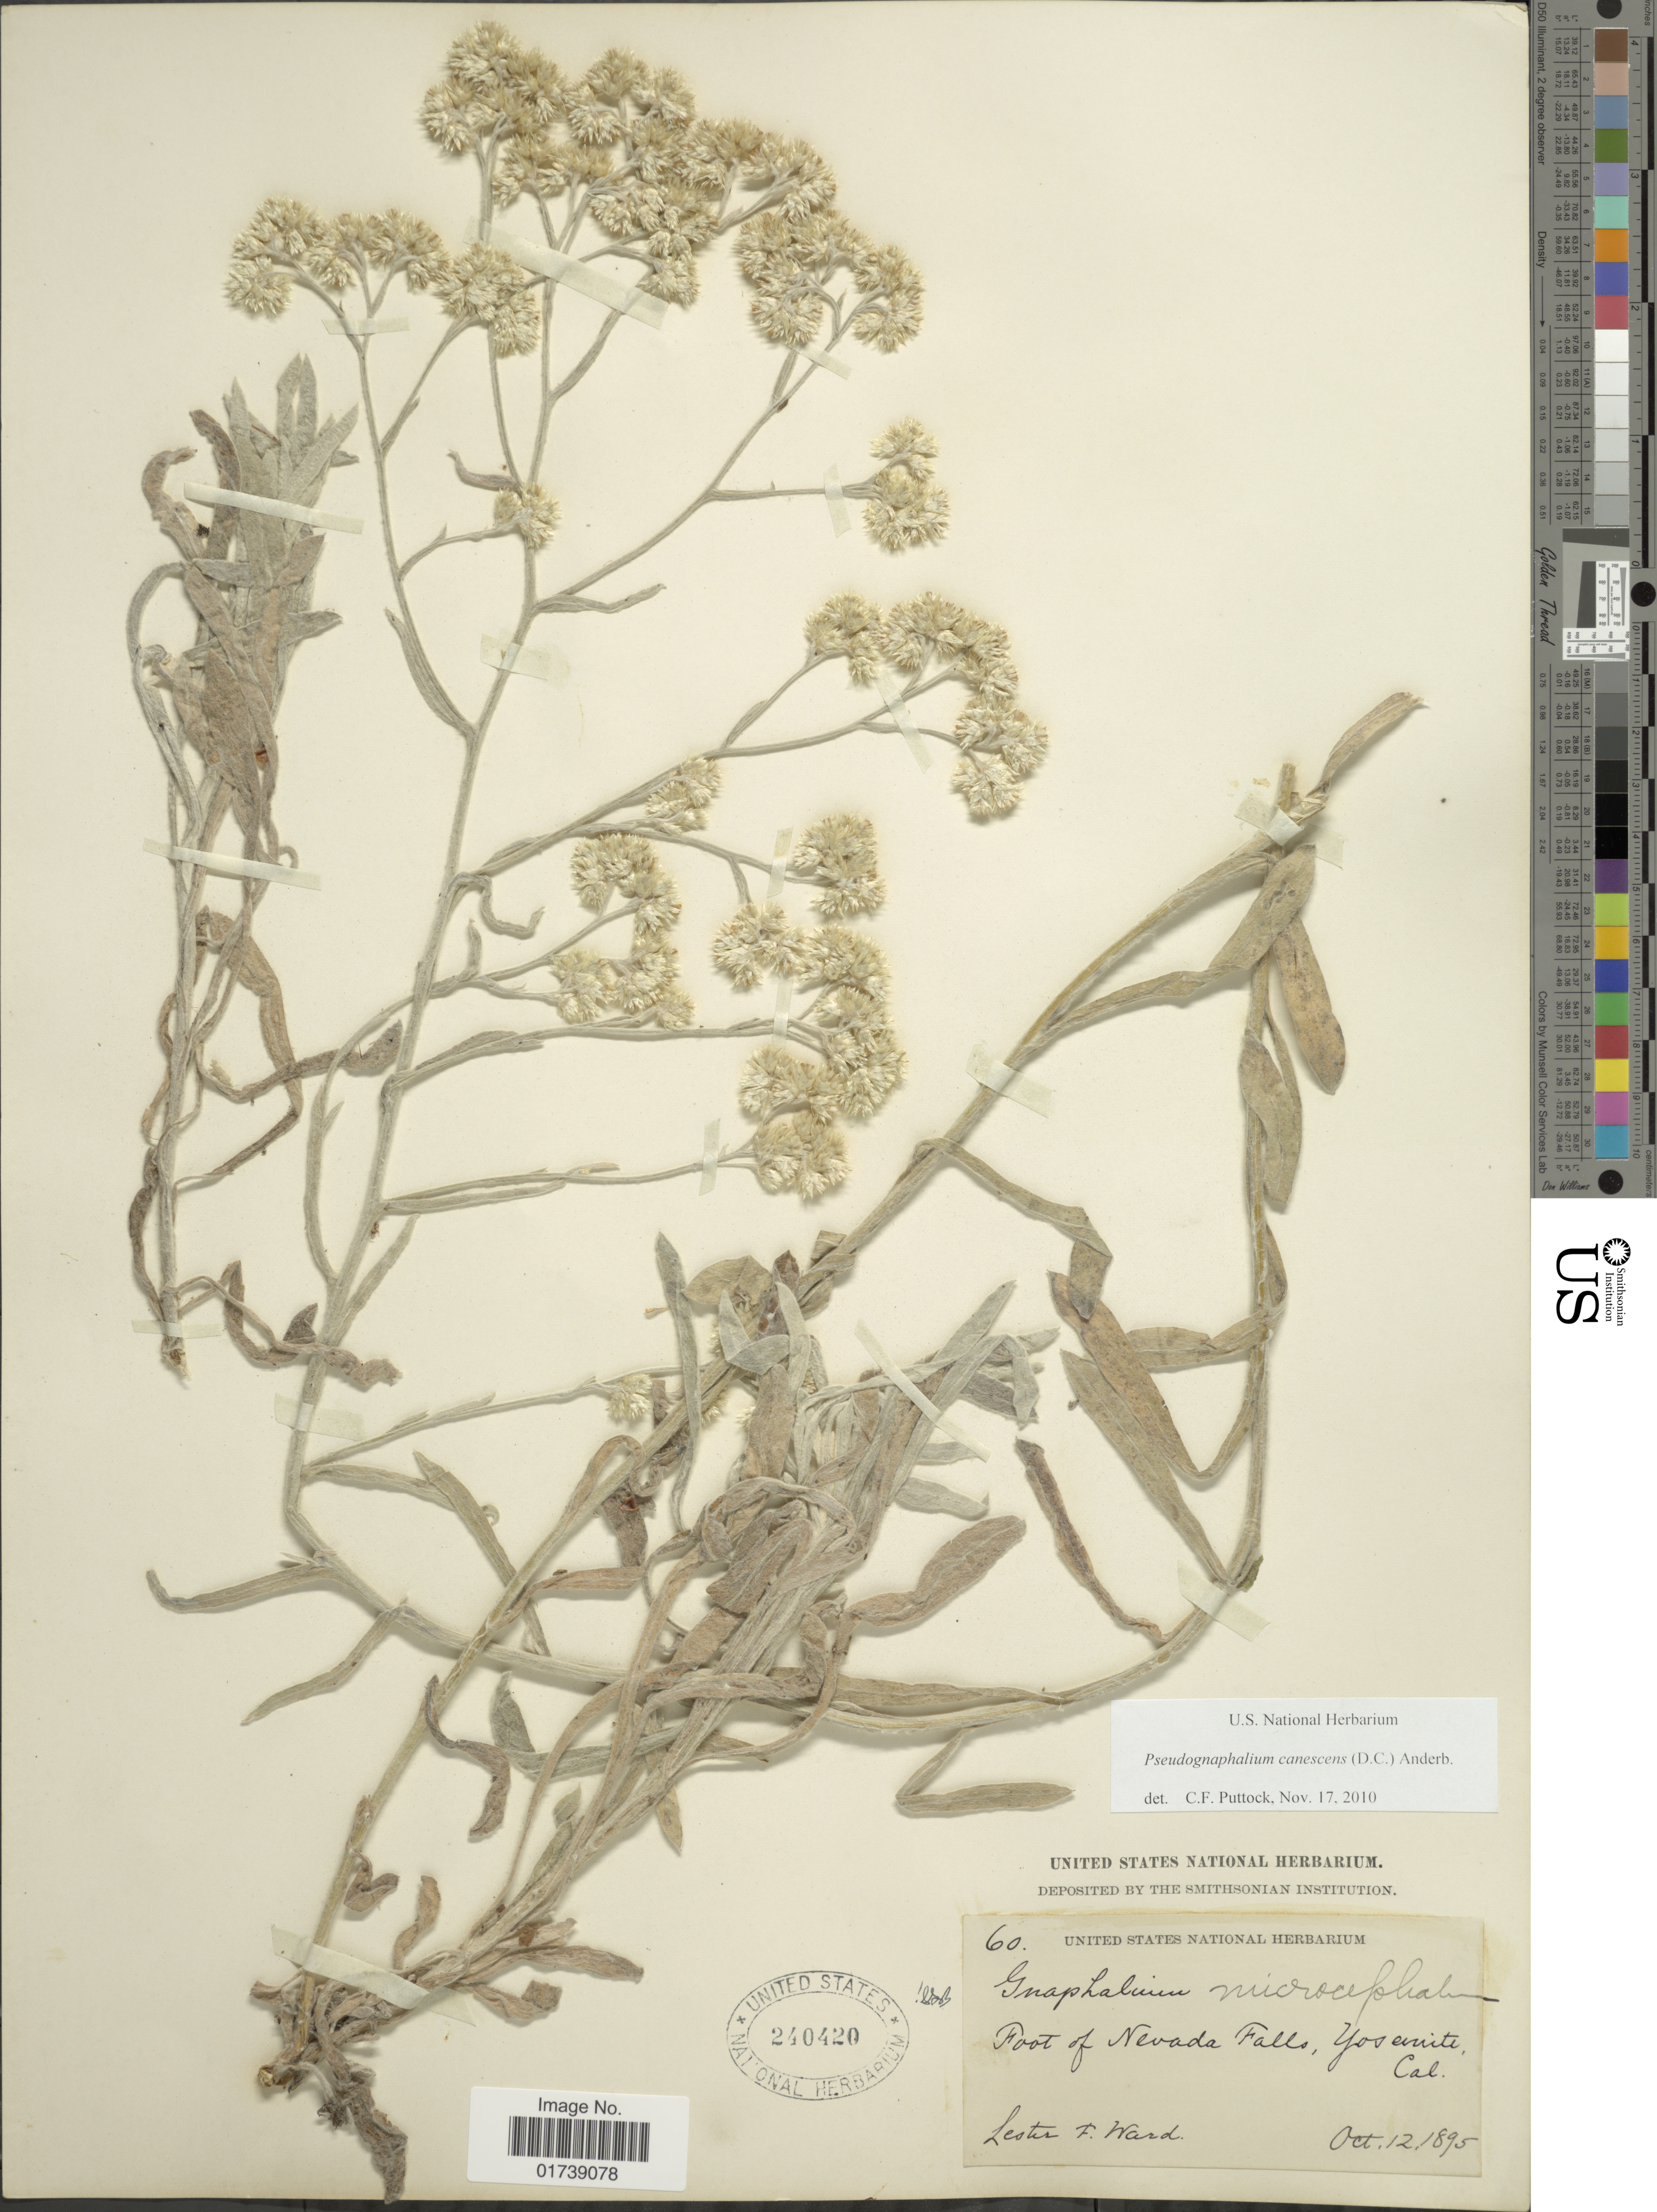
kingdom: Plantae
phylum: Tracheophyta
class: Magnoliopsida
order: Asterales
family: Asteraceae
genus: Pseudognaphalium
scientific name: Pseudognaphalium canescens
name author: (DC.) Anderb.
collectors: L. F. Ward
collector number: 60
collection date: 1895-10-12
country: United States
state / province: California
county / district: Mariposa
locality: Foot of Nevada Falls, Yosemite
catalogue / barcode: US 240420